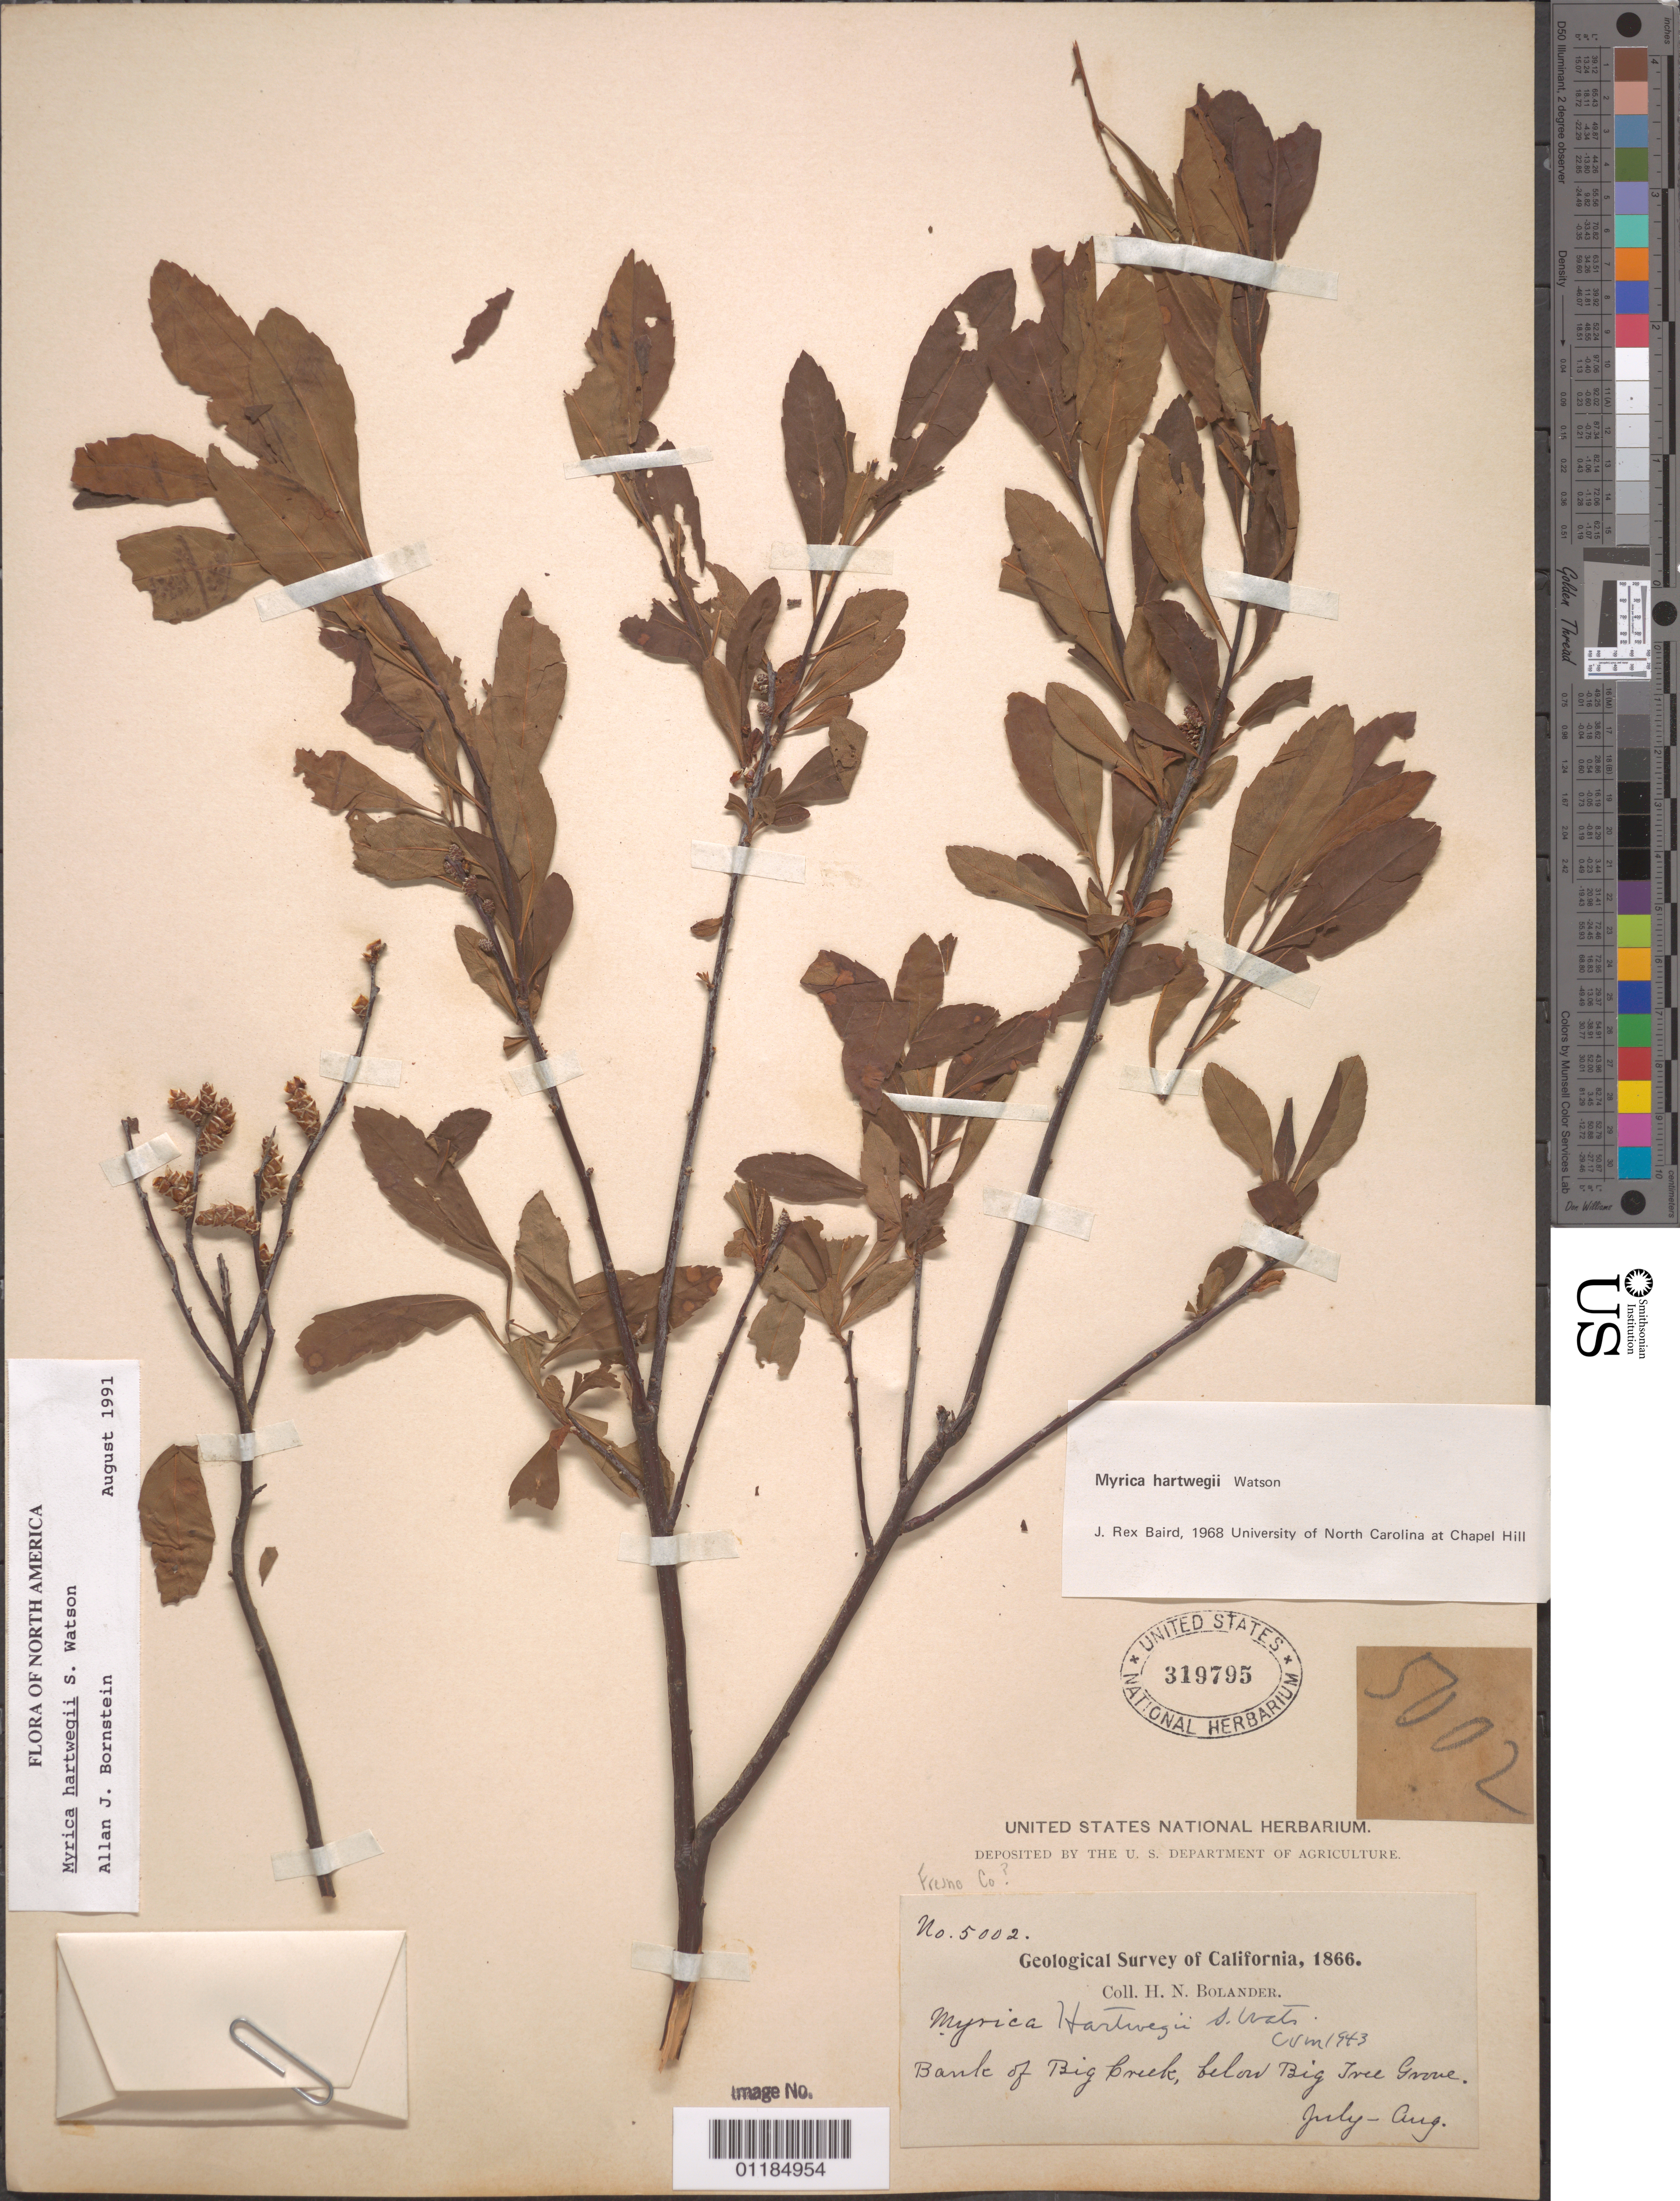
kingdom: Plantae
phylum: Tracheophyta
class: Magnoliopsida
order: Fagales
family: Myricaceae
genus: Myrica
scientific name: Myrica hartwegii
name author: S. Watson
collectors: H. Bolander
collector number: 5002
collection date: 1866-07,1866-08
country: United States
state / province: California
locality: Bank of Big Creek, below Big Tree Grove.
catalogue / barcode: US 319795